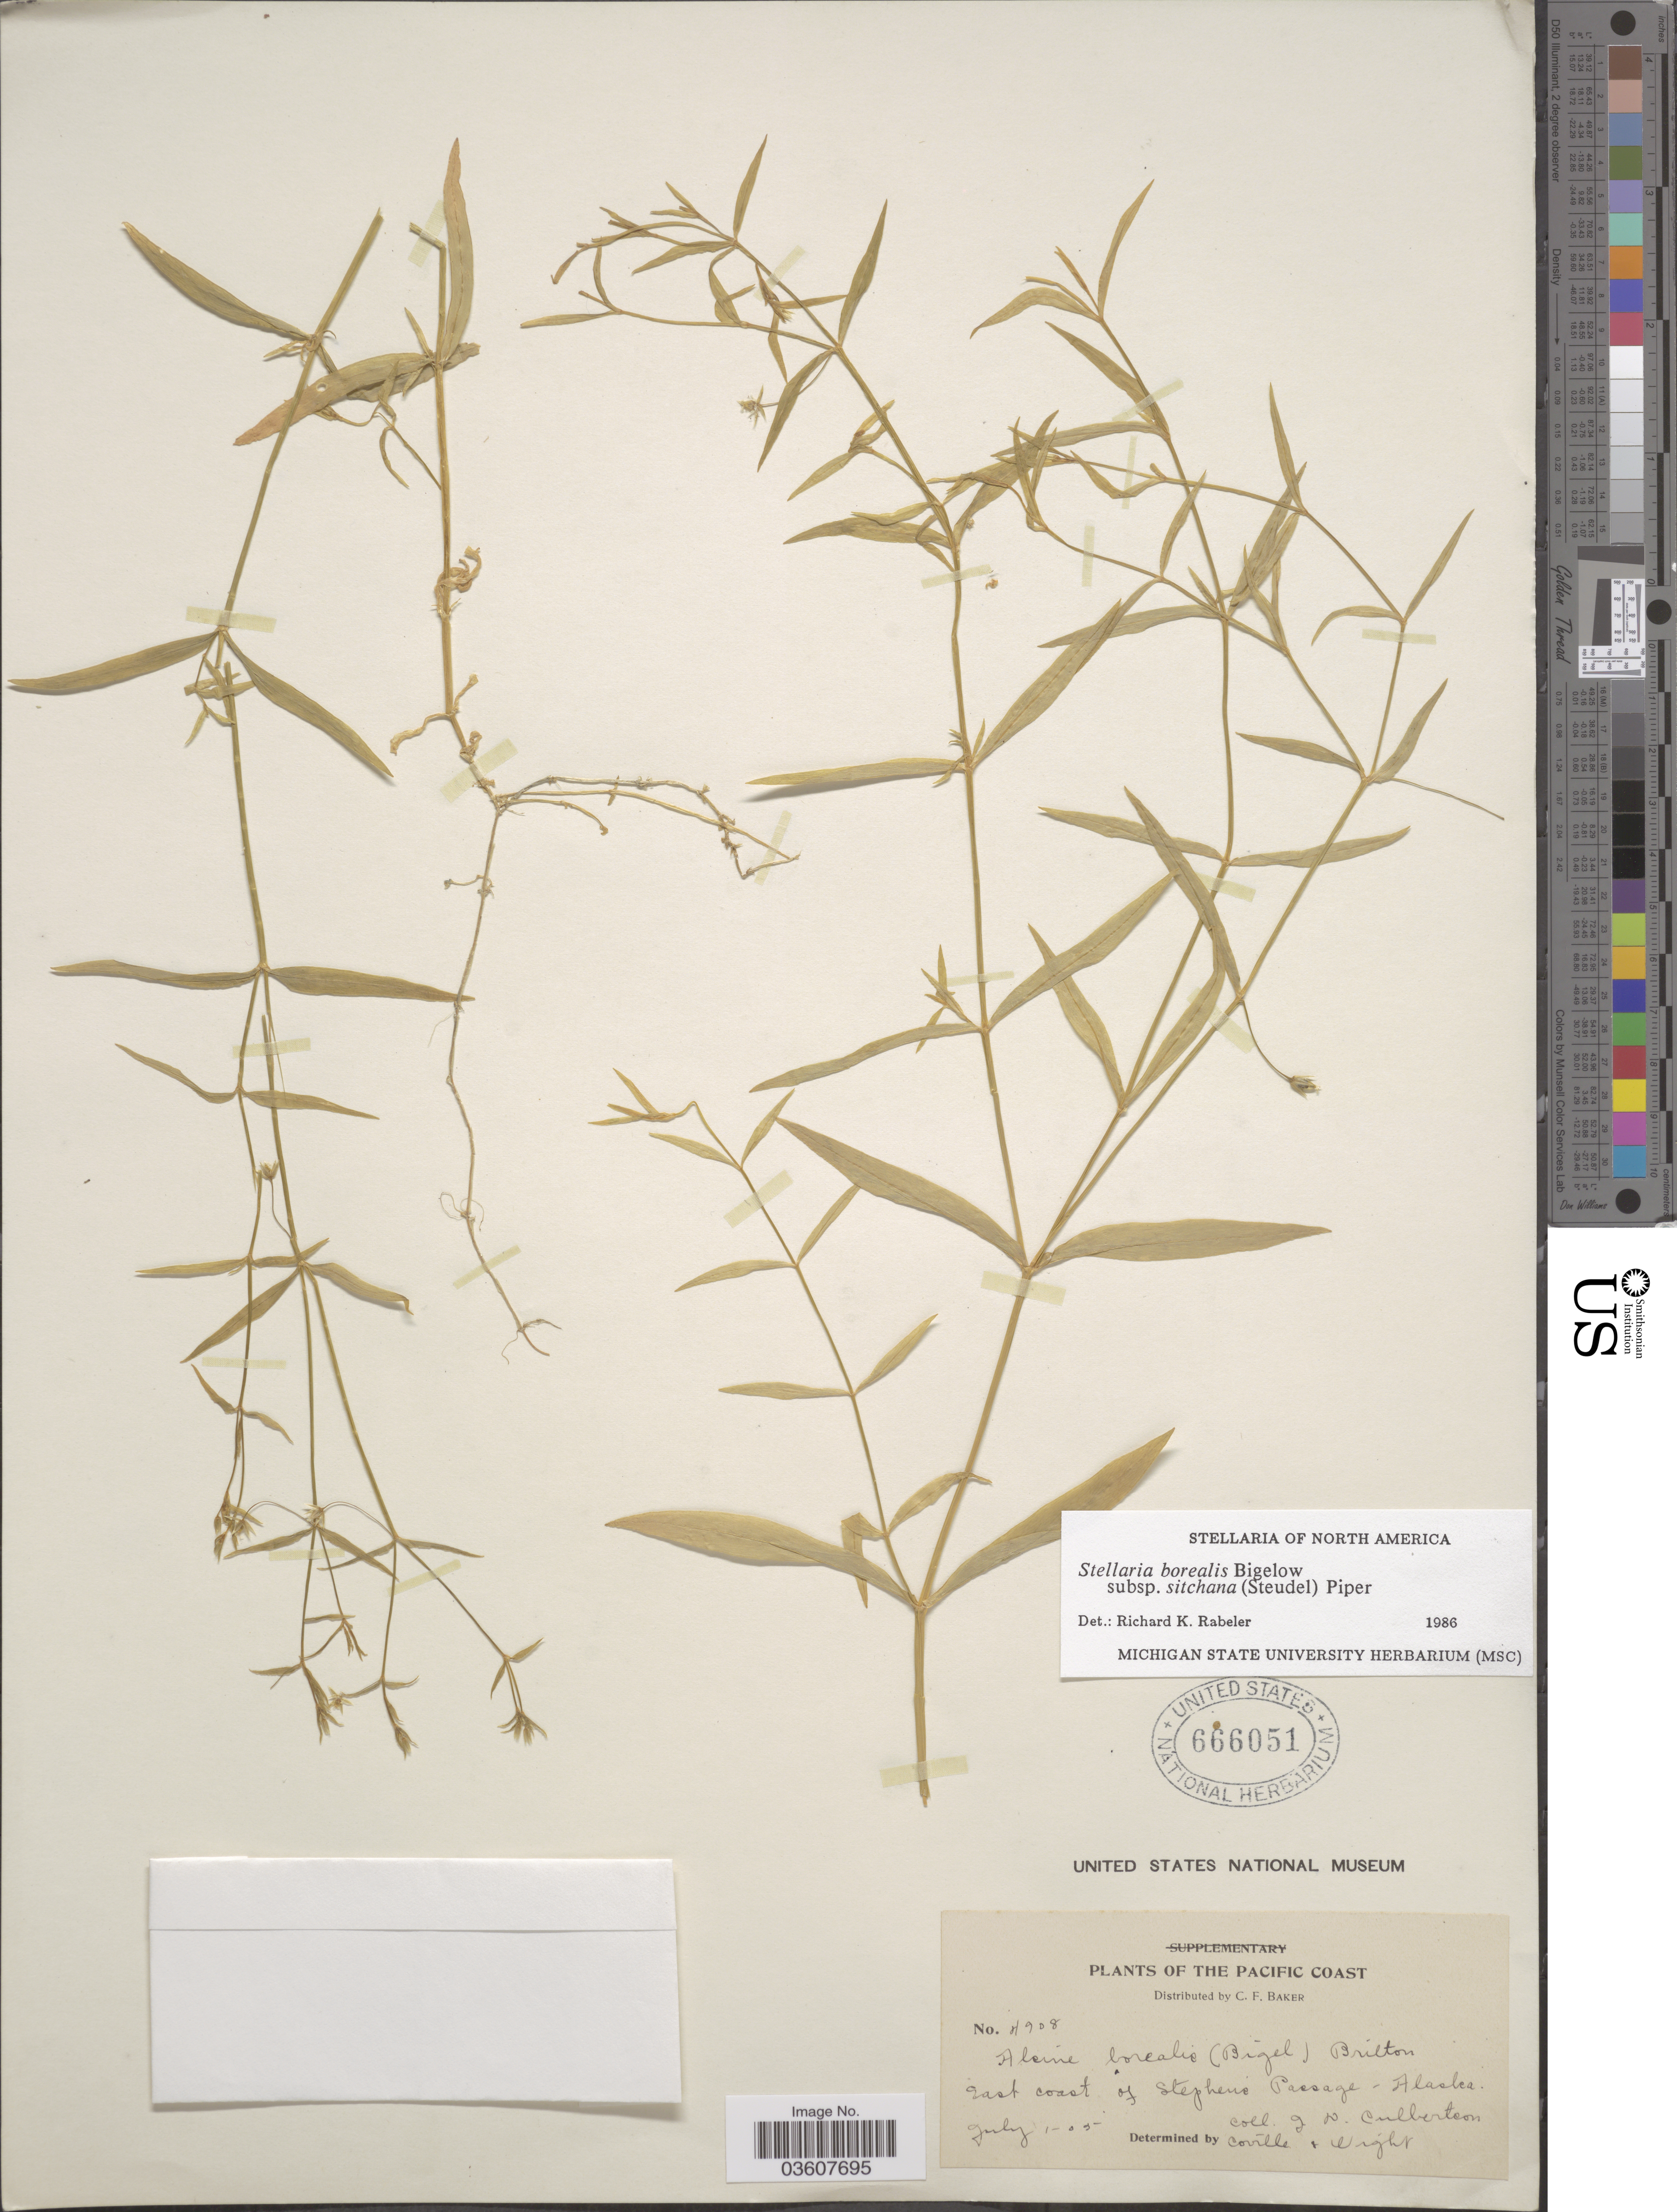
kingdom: Plantae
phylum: Tracheophyta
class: Magnoliopsida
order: Caryophyllales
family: Caryophyllaceae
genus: Stellaria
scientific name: Stellaria borealis subsp. sitchana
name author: (Steud.) Piper & Beattie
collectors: J. Culbertson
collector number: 4908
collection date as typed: Transcribed d/m/y: 1/7/5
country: United States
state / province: Alaska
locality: The Pacific Coast. East coast of Stephen's Passage.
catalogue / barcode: US 666051